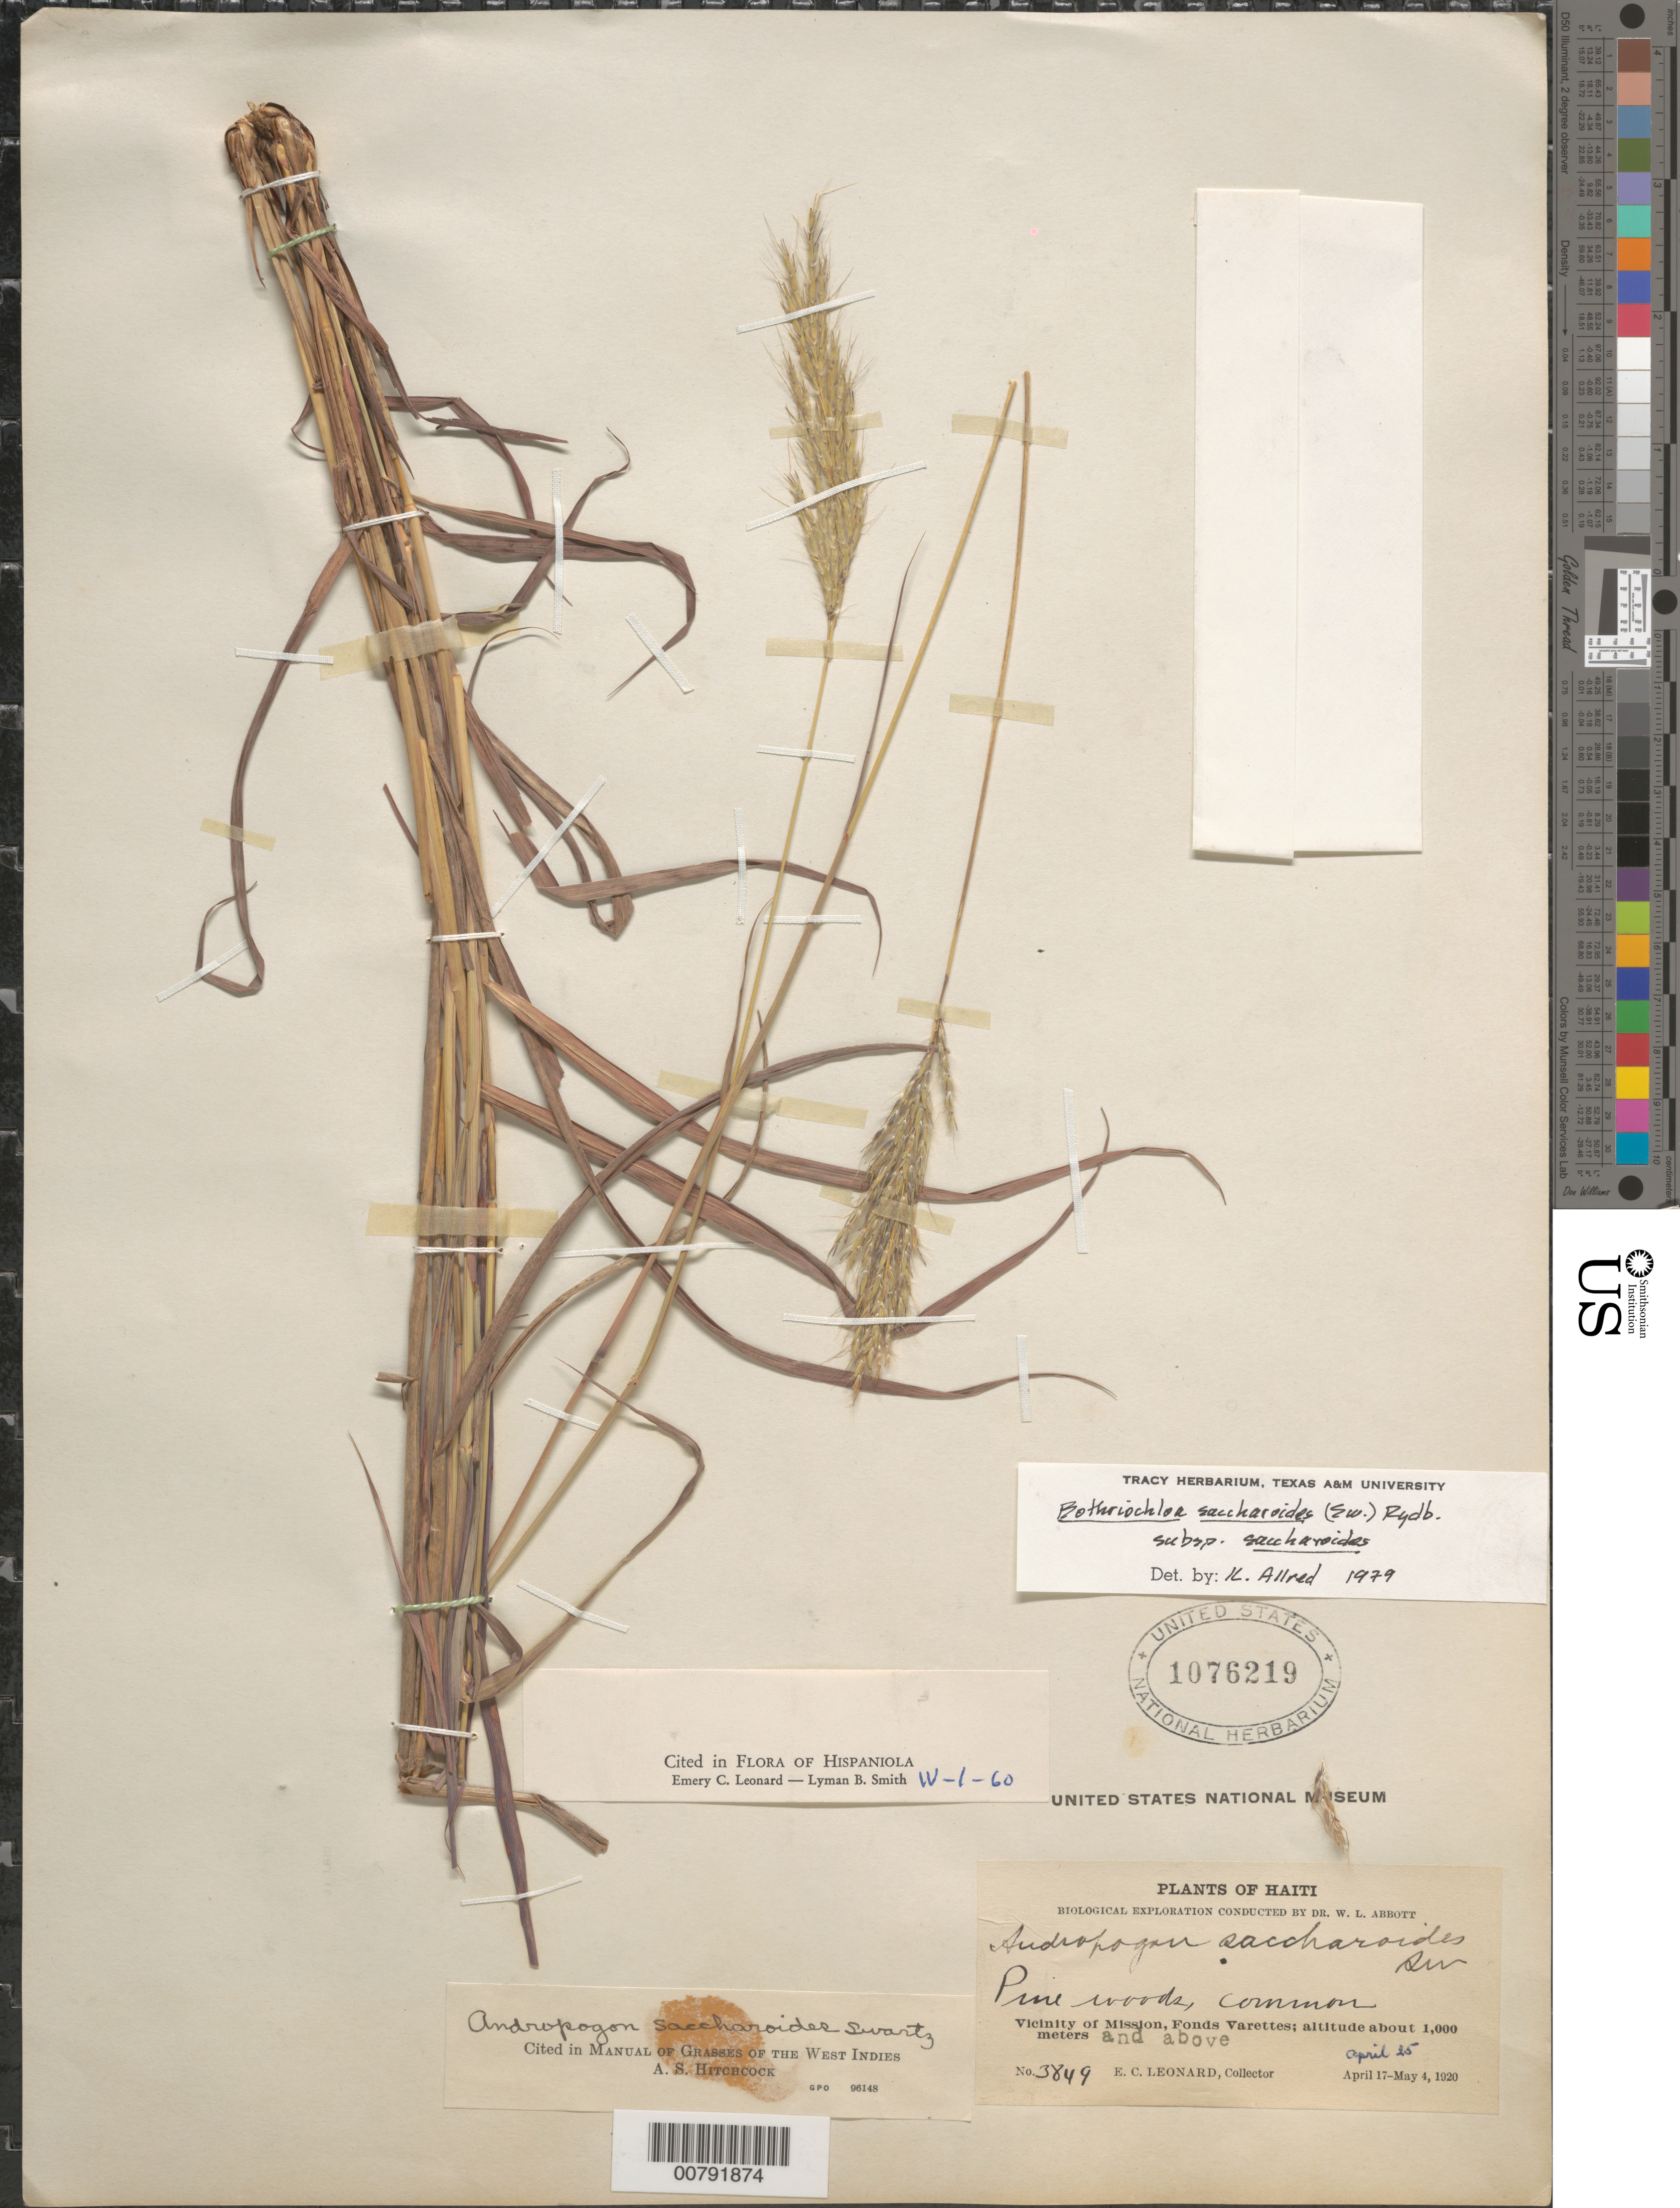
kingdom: Plantae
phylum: Tracheophyta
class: Liliopsida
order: Poales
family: Poaceae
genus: Bothriochloa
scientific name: Bothriochloa saccharoides subsp. saccharoides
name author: (Sw.) Rydb.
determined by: Vega, A. S.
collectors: E. C. Leonard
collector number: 3849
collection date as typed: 25 Apr 1920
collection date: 1920-04-25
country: Haiti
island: Hispaniola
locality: Mission vicinity, Fonds Varettes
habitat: Pine woods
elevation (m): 1000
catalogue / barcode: US 1076219